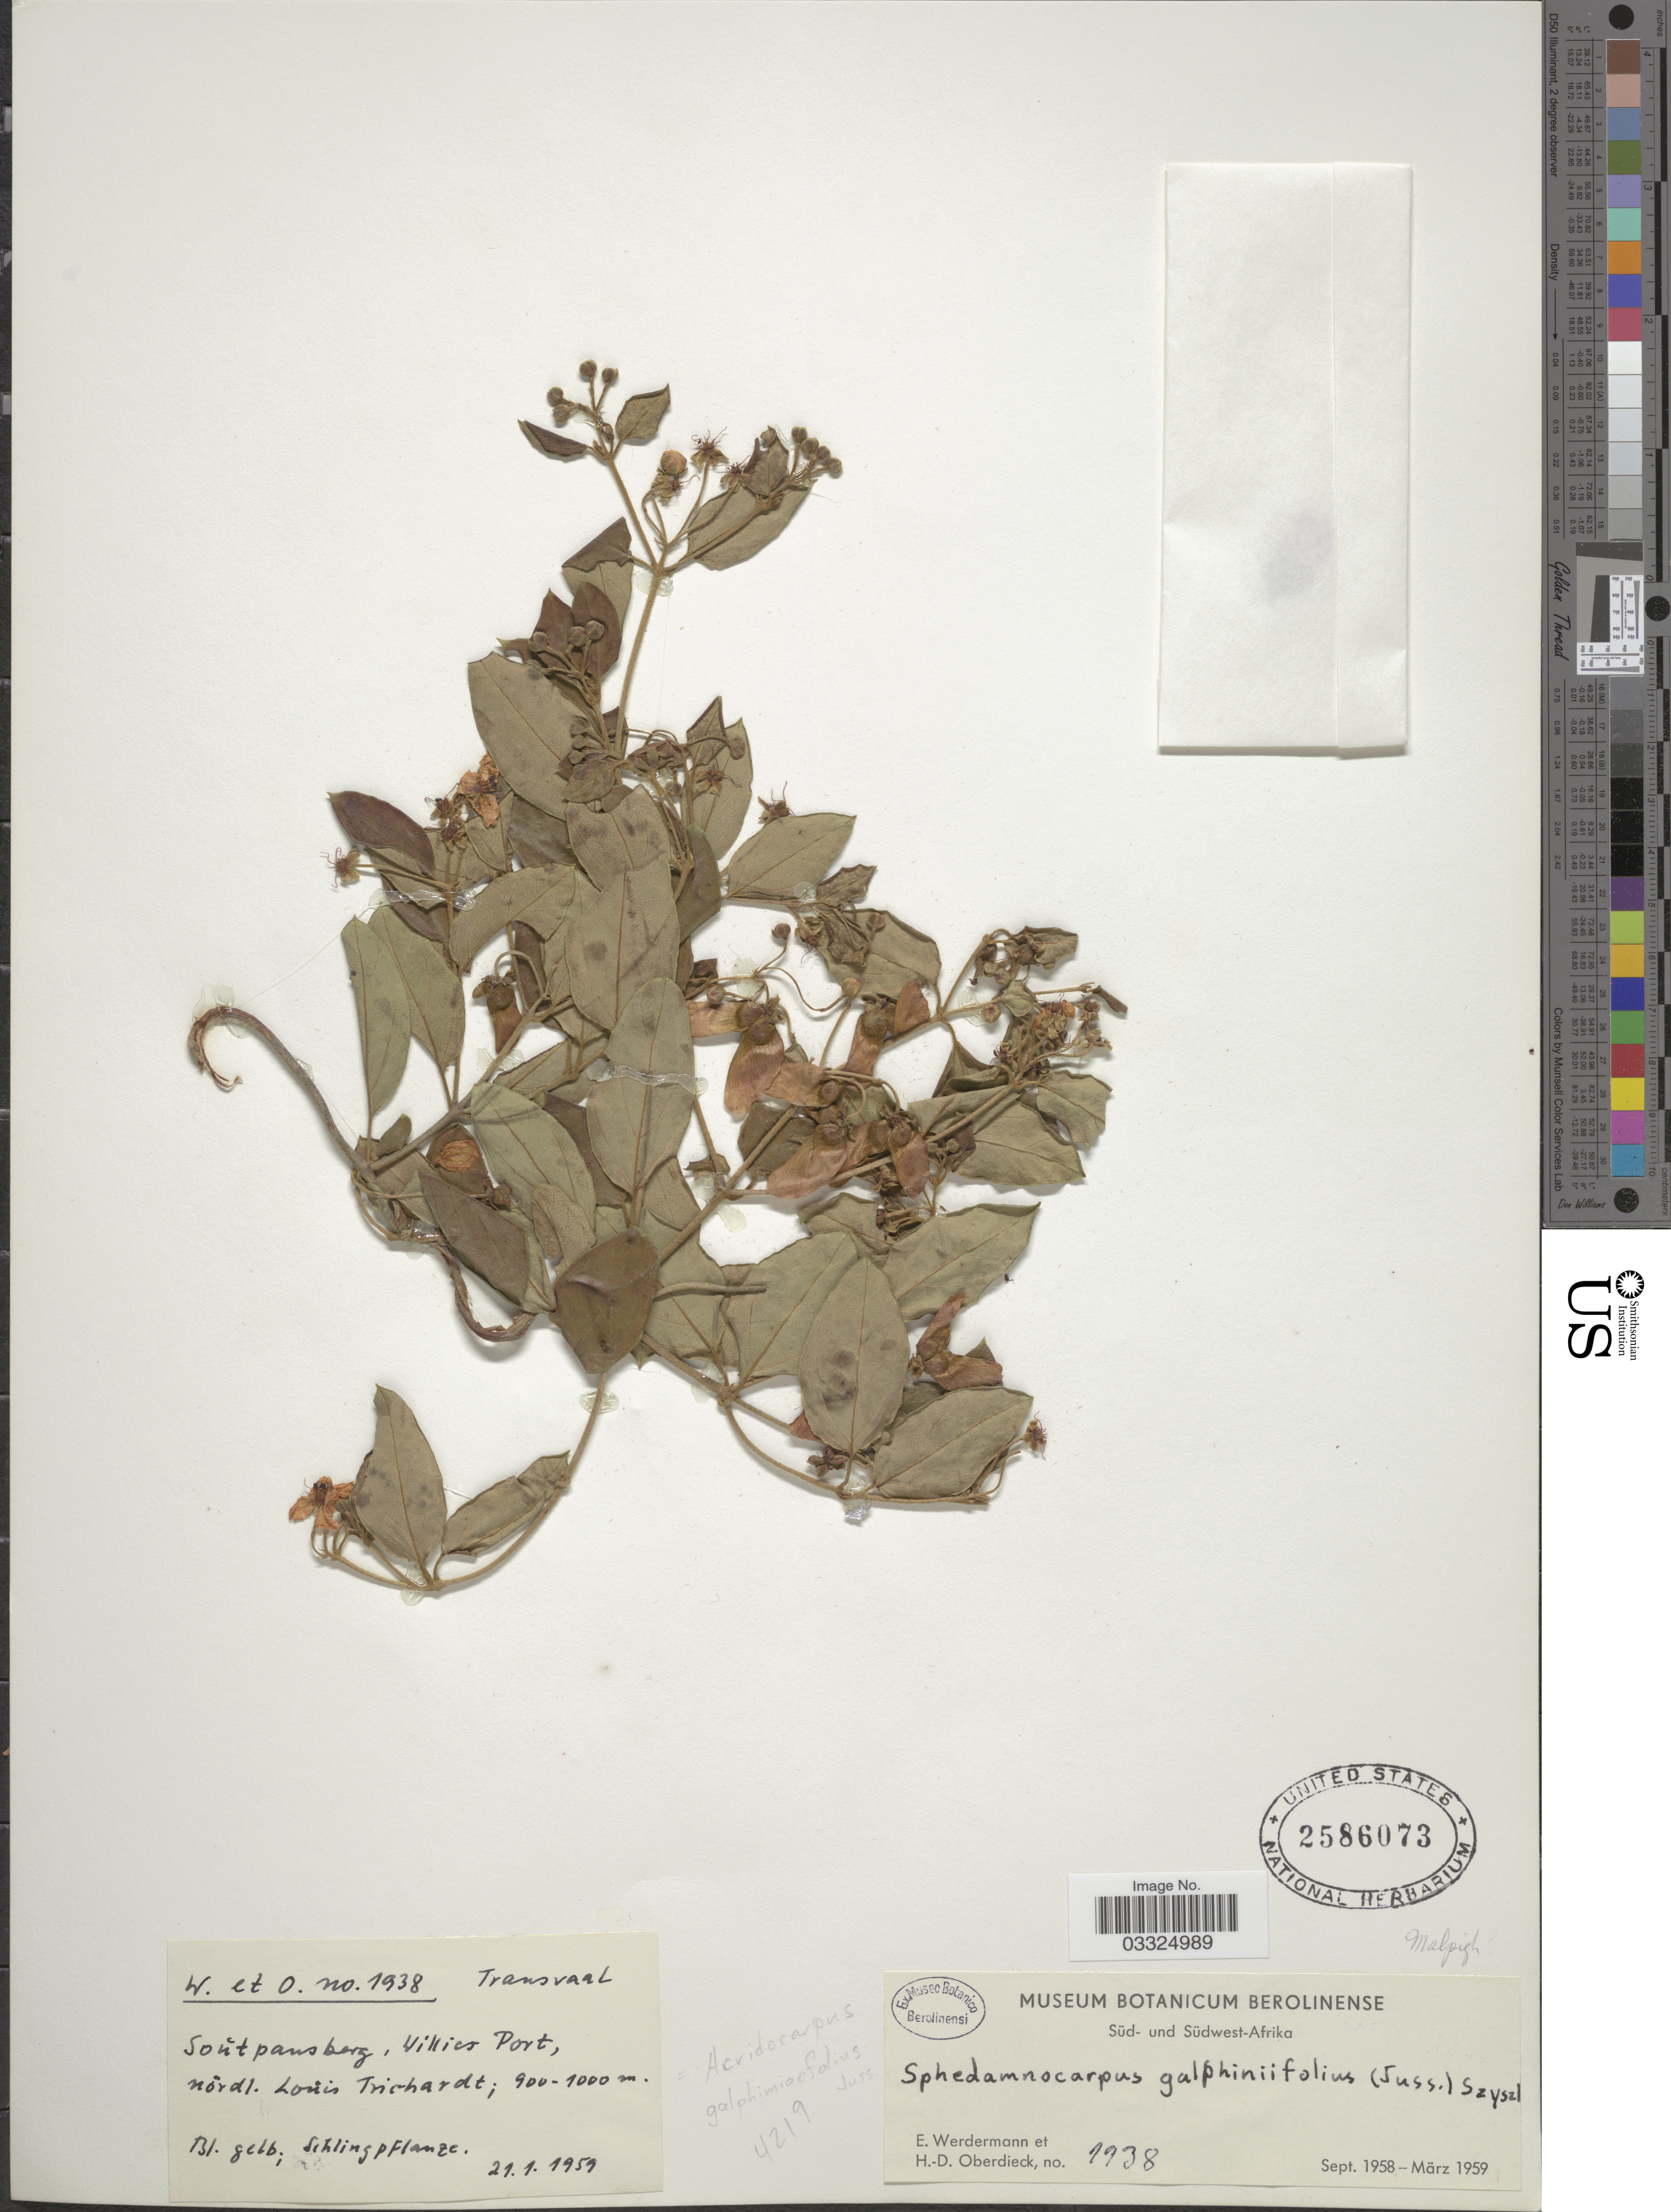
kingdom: Plantae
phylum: Tracheophyta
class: Magnoliopsida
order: Malpighiales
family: Malpighiaceae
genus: Sphedamnocarpus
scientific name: Sphedamnocarpus galphimiifolius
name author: (A. Juss.) Szyszyl.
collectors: E. Werdermann & H. Oberdieck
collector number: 1938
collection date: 1959-01-21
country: South Africa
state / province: Limpopo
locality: Transvaal. Soutpansberg, Willies Port, nördl. Louis Trichardt.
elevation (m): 900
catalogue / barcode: US 2586073